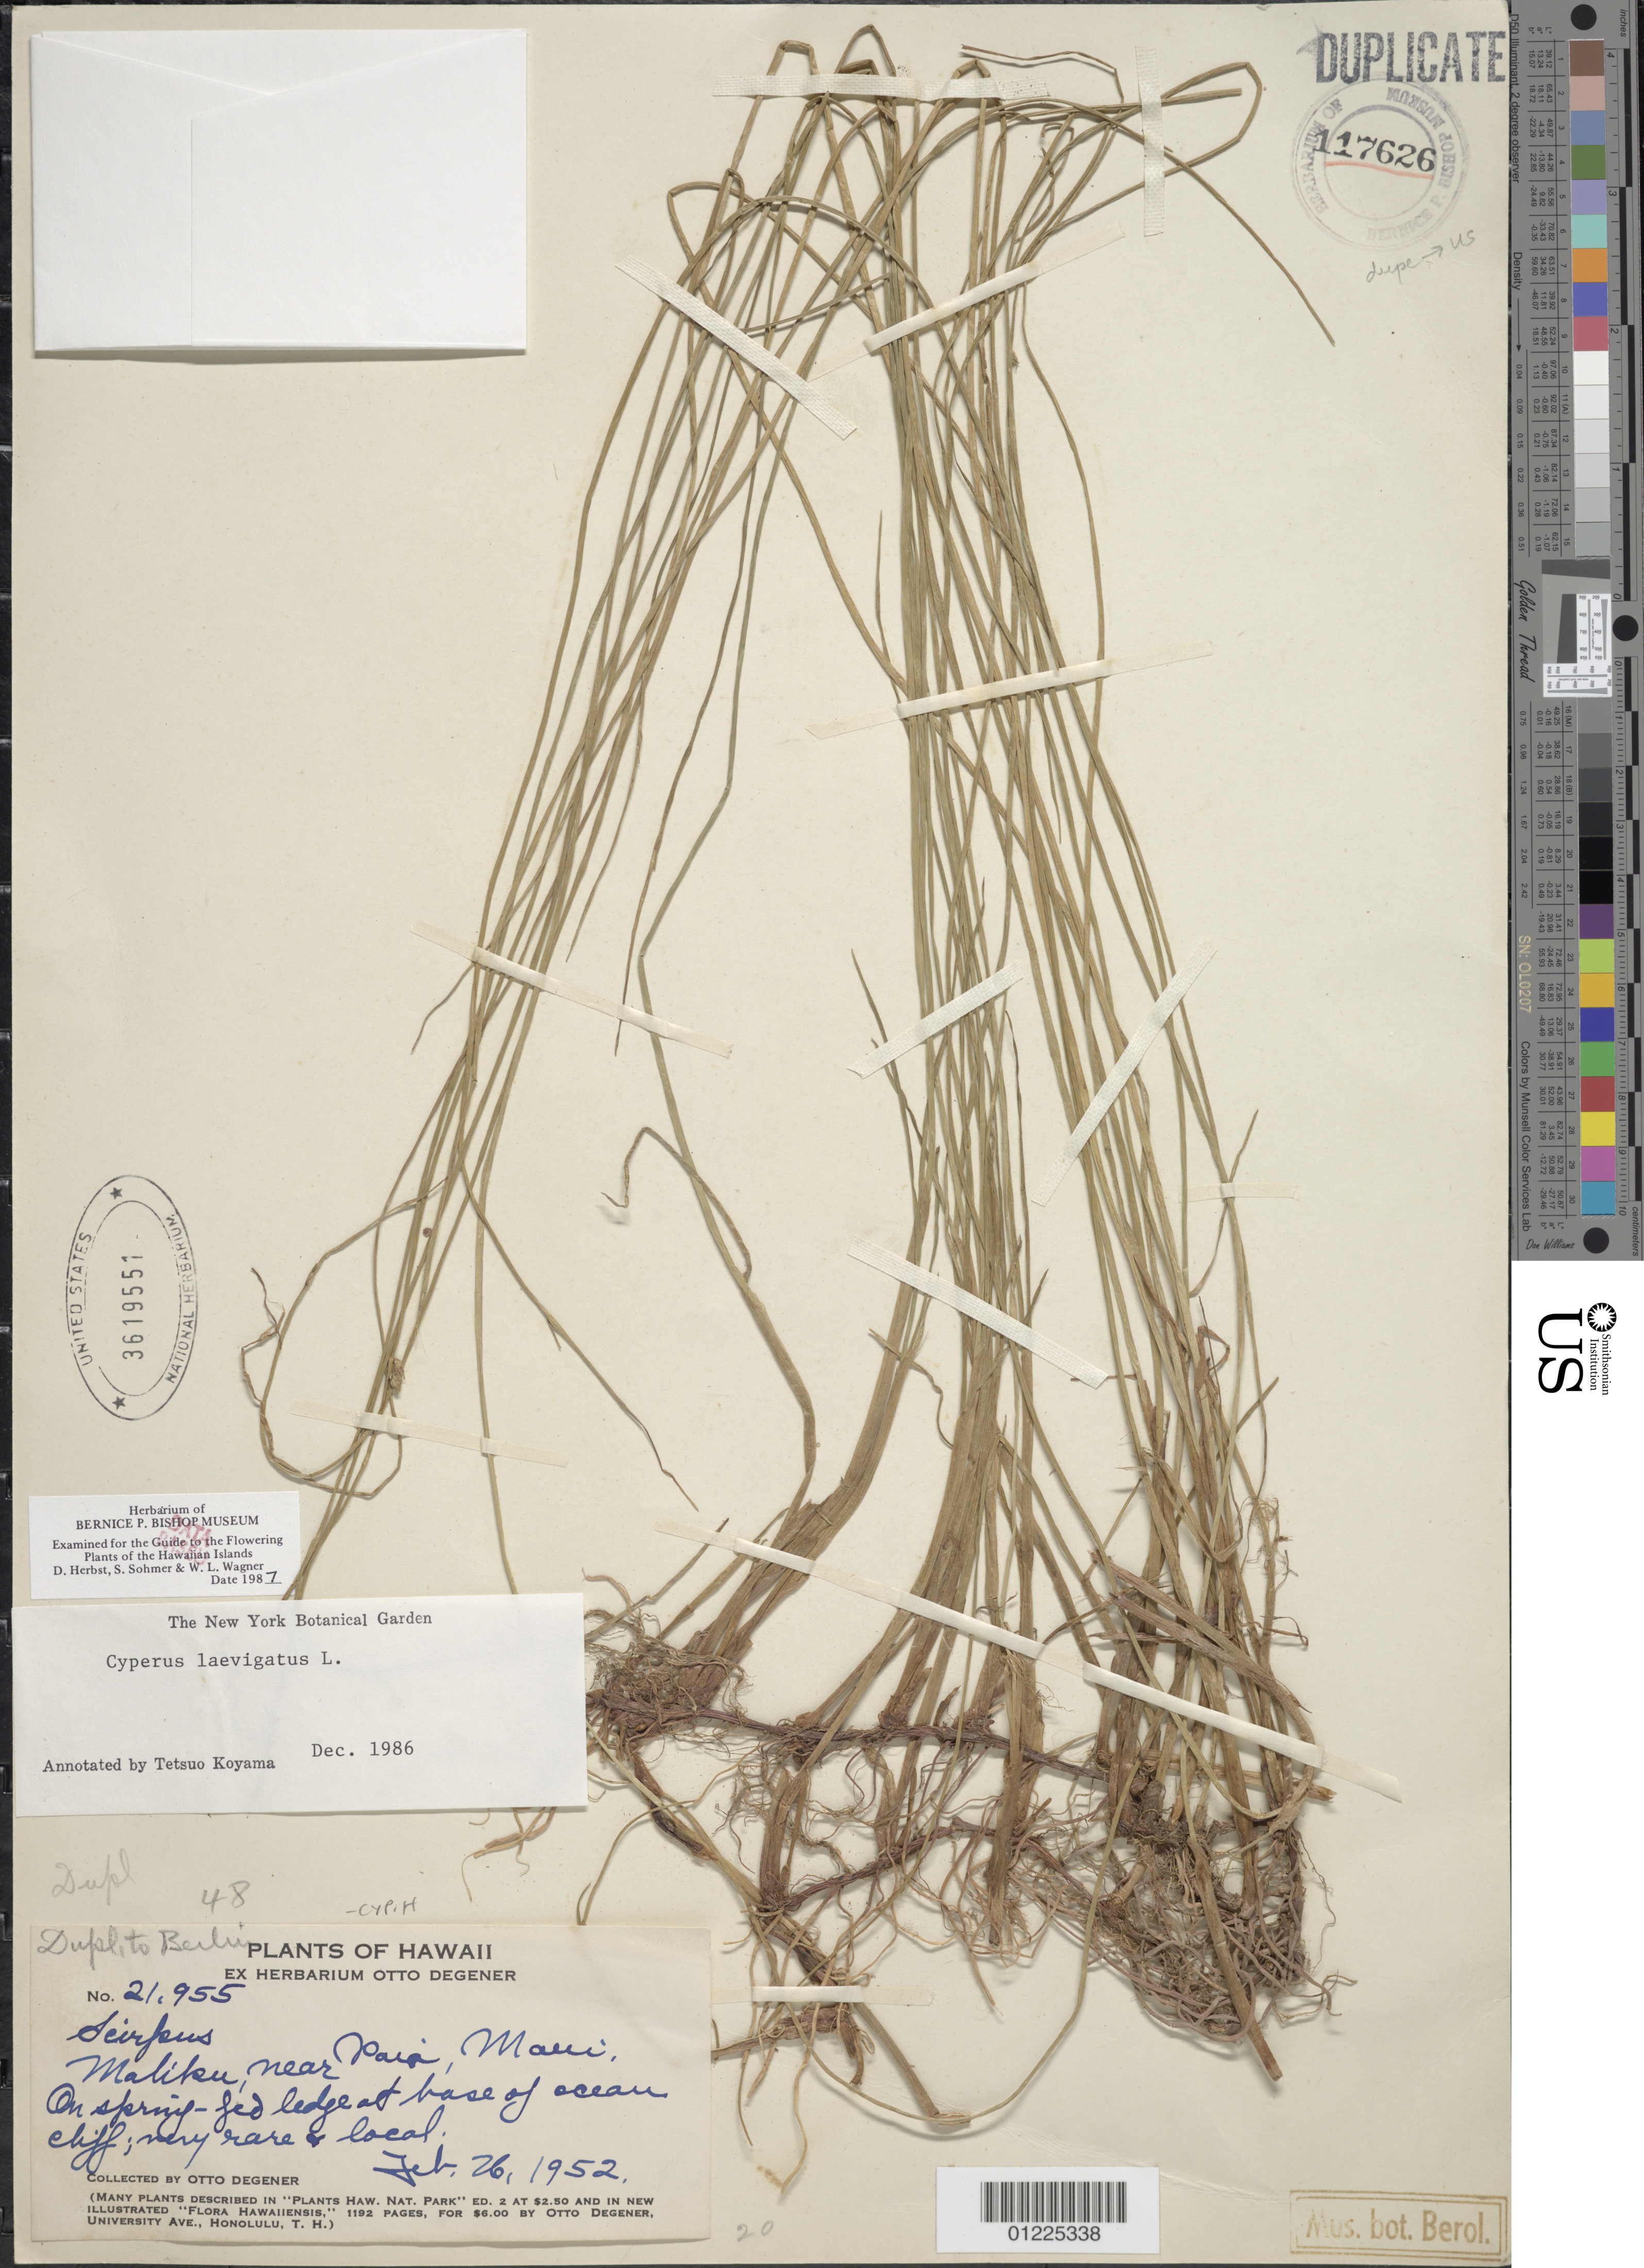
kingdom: Plantae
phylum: Tracheophyta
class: Liliopsida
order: Poales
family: Cyperaceae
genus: Cyperus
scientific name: Cyperus laevigatus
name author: L.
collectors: O. Degener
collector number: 21.955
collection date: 1952-02-26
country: United States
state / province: Hawaii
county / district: Maui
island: Maui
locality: Maliku, near Paia, at base of ocean.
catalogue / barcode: US 3619551